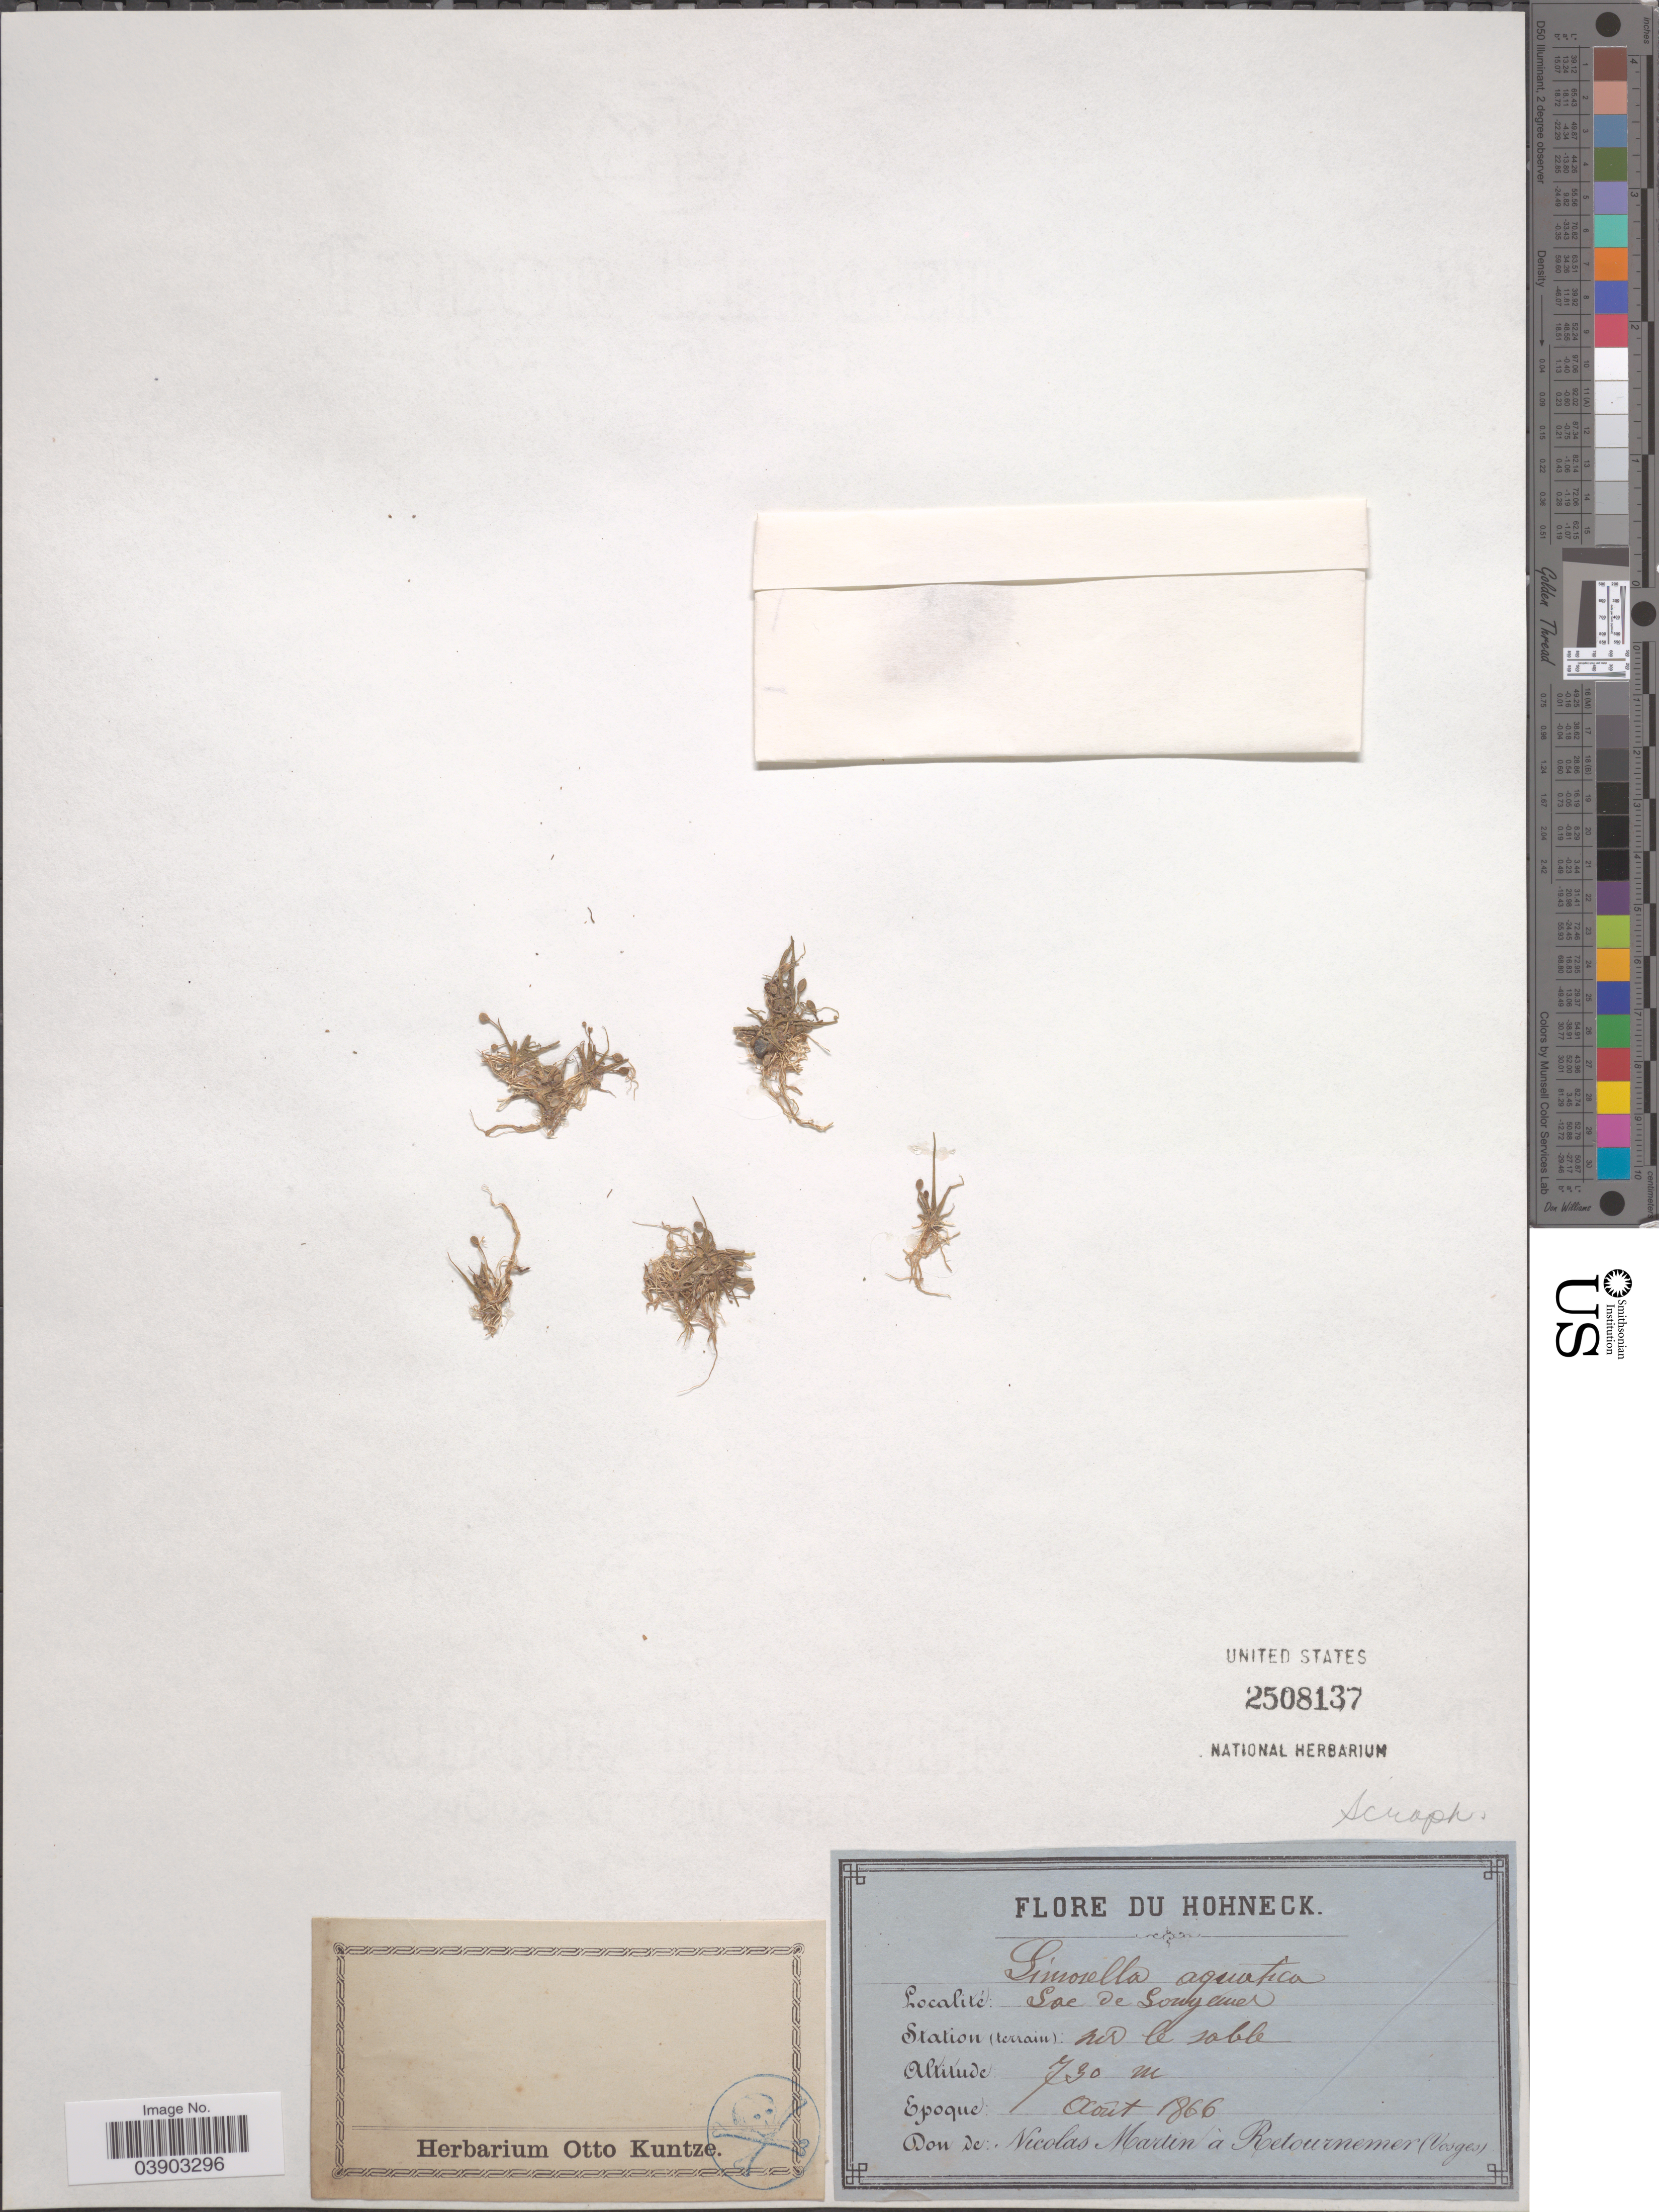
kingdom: Plantae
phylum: Tracheophyta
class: Magnoliopsida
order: Lamiales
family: Scrophulariaceae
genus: Limosella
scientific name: Limosella aquatica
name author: L.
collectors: N. Martin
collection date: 1866-08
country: France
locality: Hohneck. Lac de Louyemer [interpreted], Station Ner [interpreted] le sable.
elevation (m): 730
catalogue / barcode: US 2508137